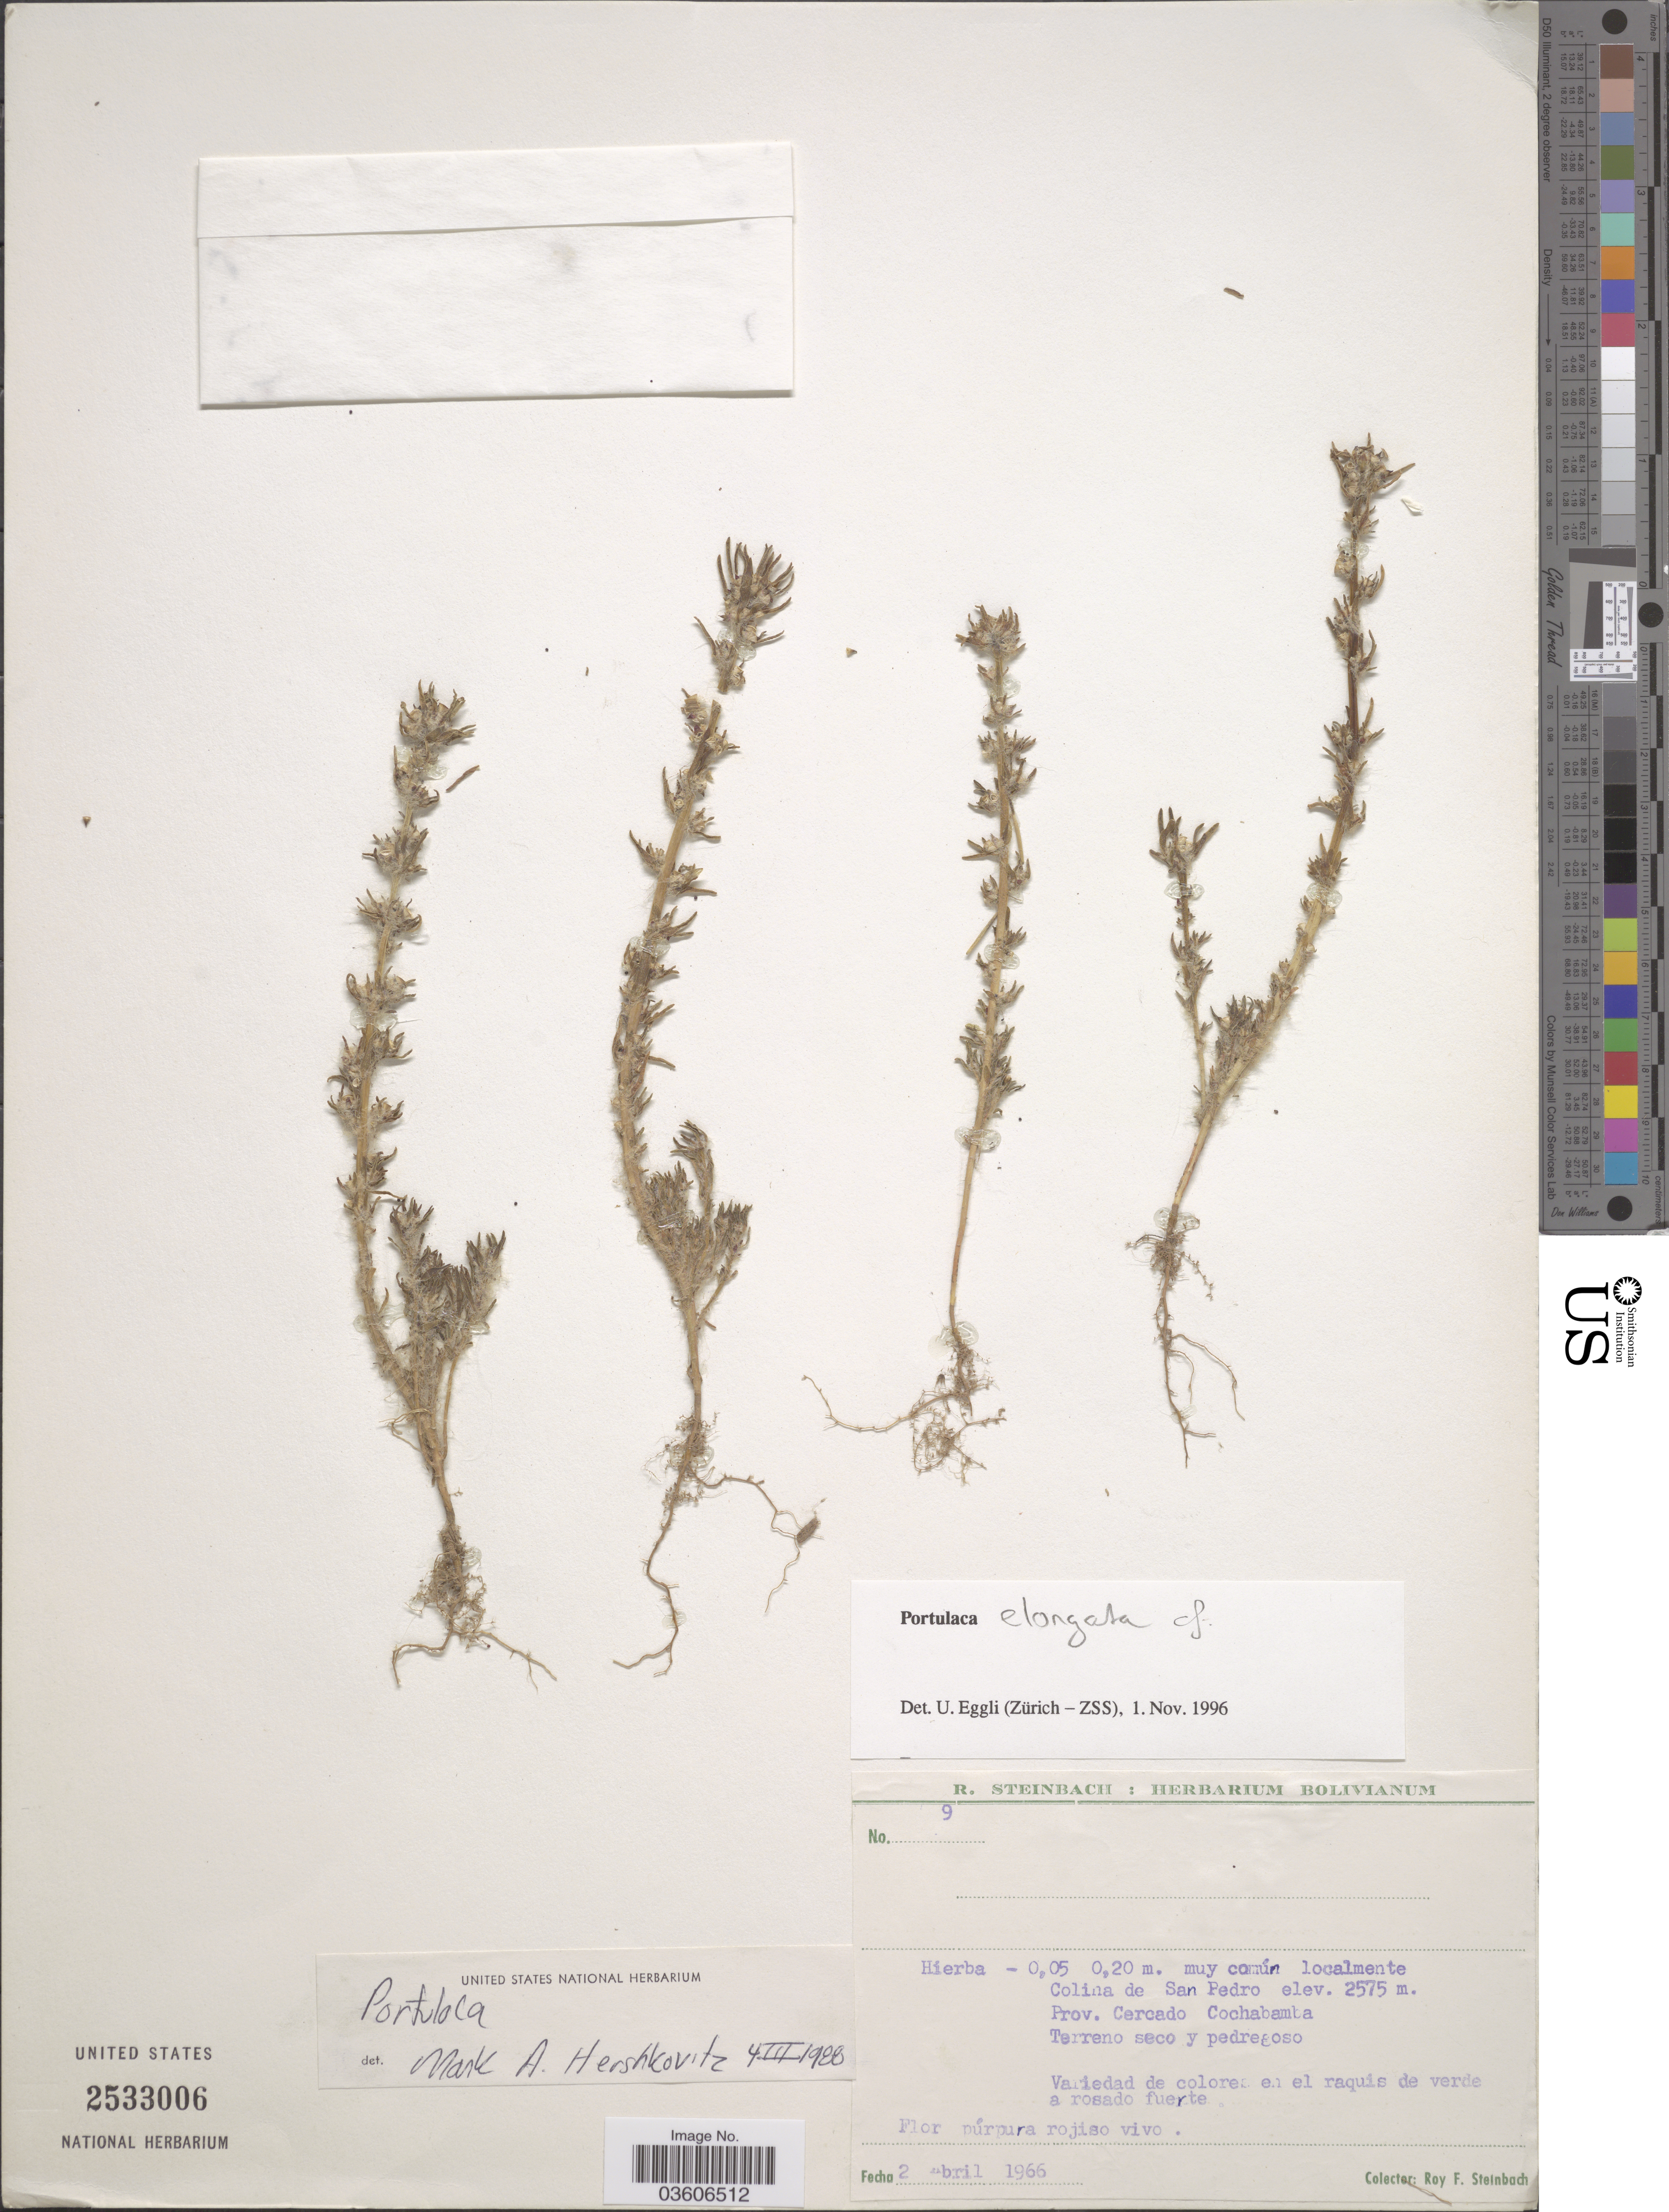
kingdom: Plantae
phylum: Tracheophyta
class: Magnoliopsida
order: Caryophyllales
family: Portulacaceae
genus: Portulaca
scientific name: Portulaca elongata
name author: Rusby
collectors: R. F. Steinbach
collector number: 9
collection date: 1966-04-02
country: Bolivia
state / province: Cochabamba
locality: Colina de San Pedro. Prov. Cercado Cochabamba.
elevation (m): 2575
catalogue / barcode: US 2533006